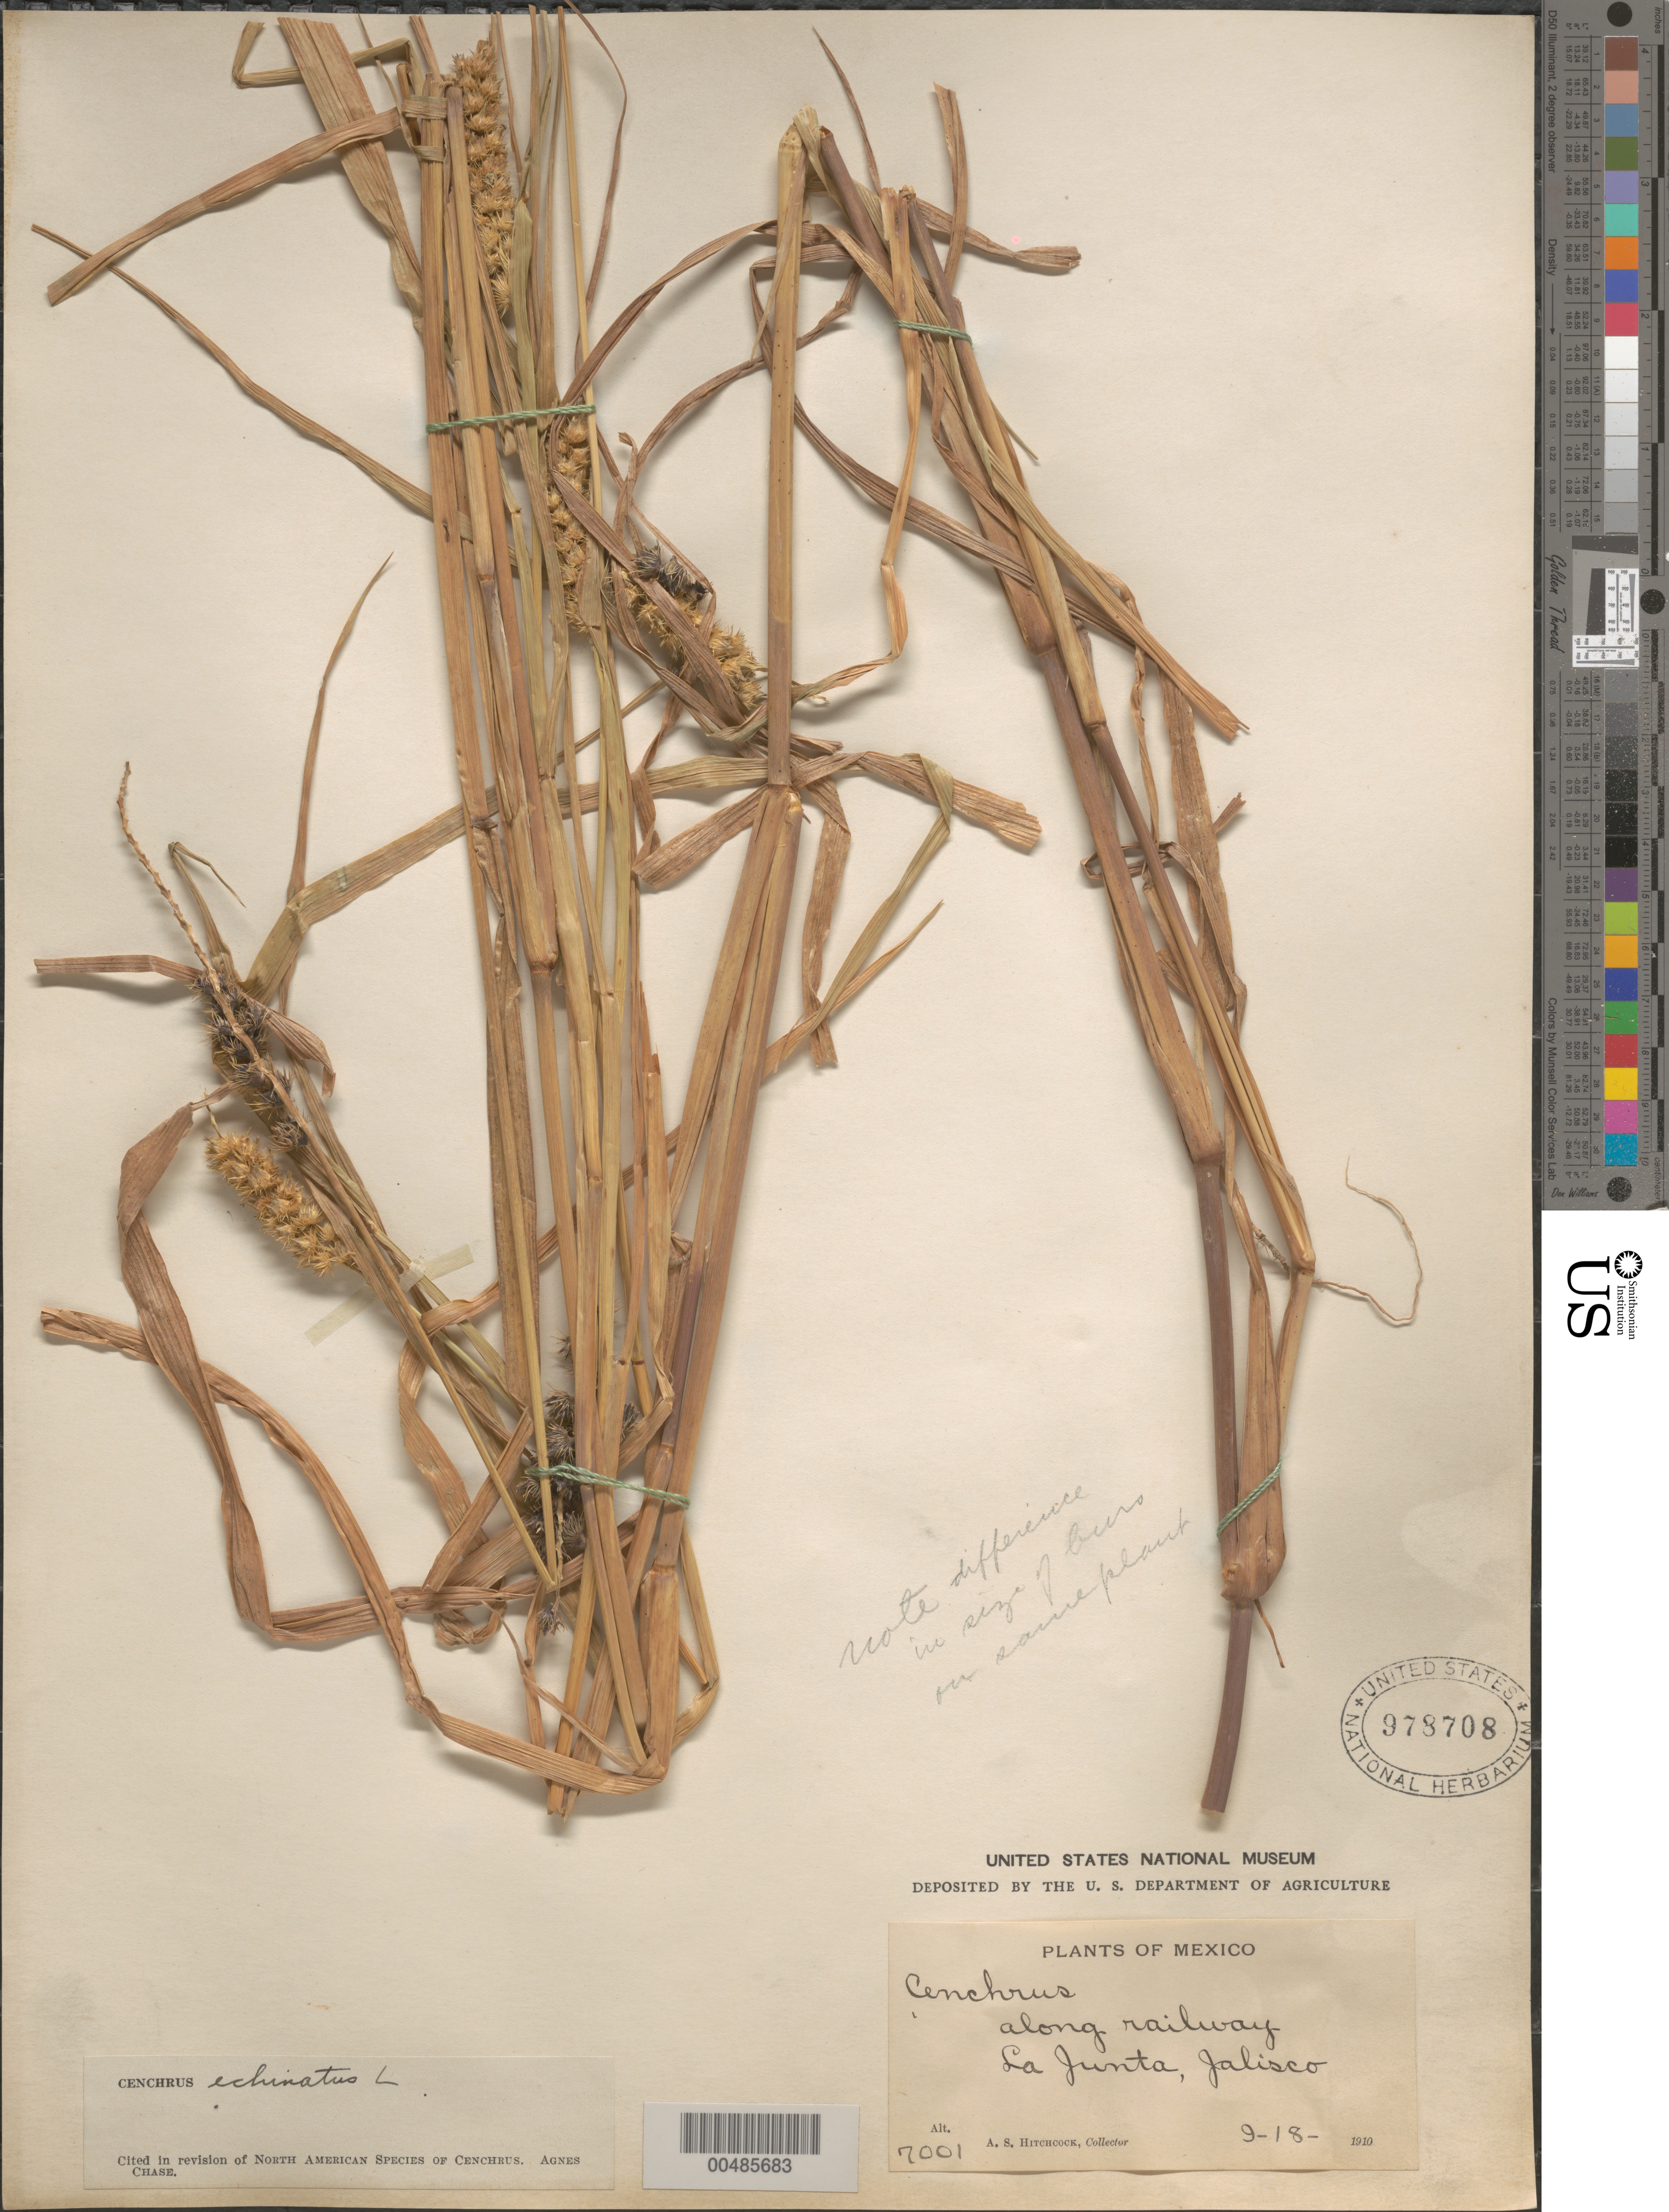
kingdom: Plantae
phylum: Tracheophyta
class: Liliopsida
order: Poales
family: Poaceae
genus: Cenchrus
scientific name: Cenchrus echinatus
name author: L.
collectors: A. S. Hitchcock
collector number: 7001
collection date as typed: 18 Sep 1910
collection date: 1910-09-18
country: Mexico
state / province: Jalisco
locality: La Junta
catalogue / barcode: US 978708